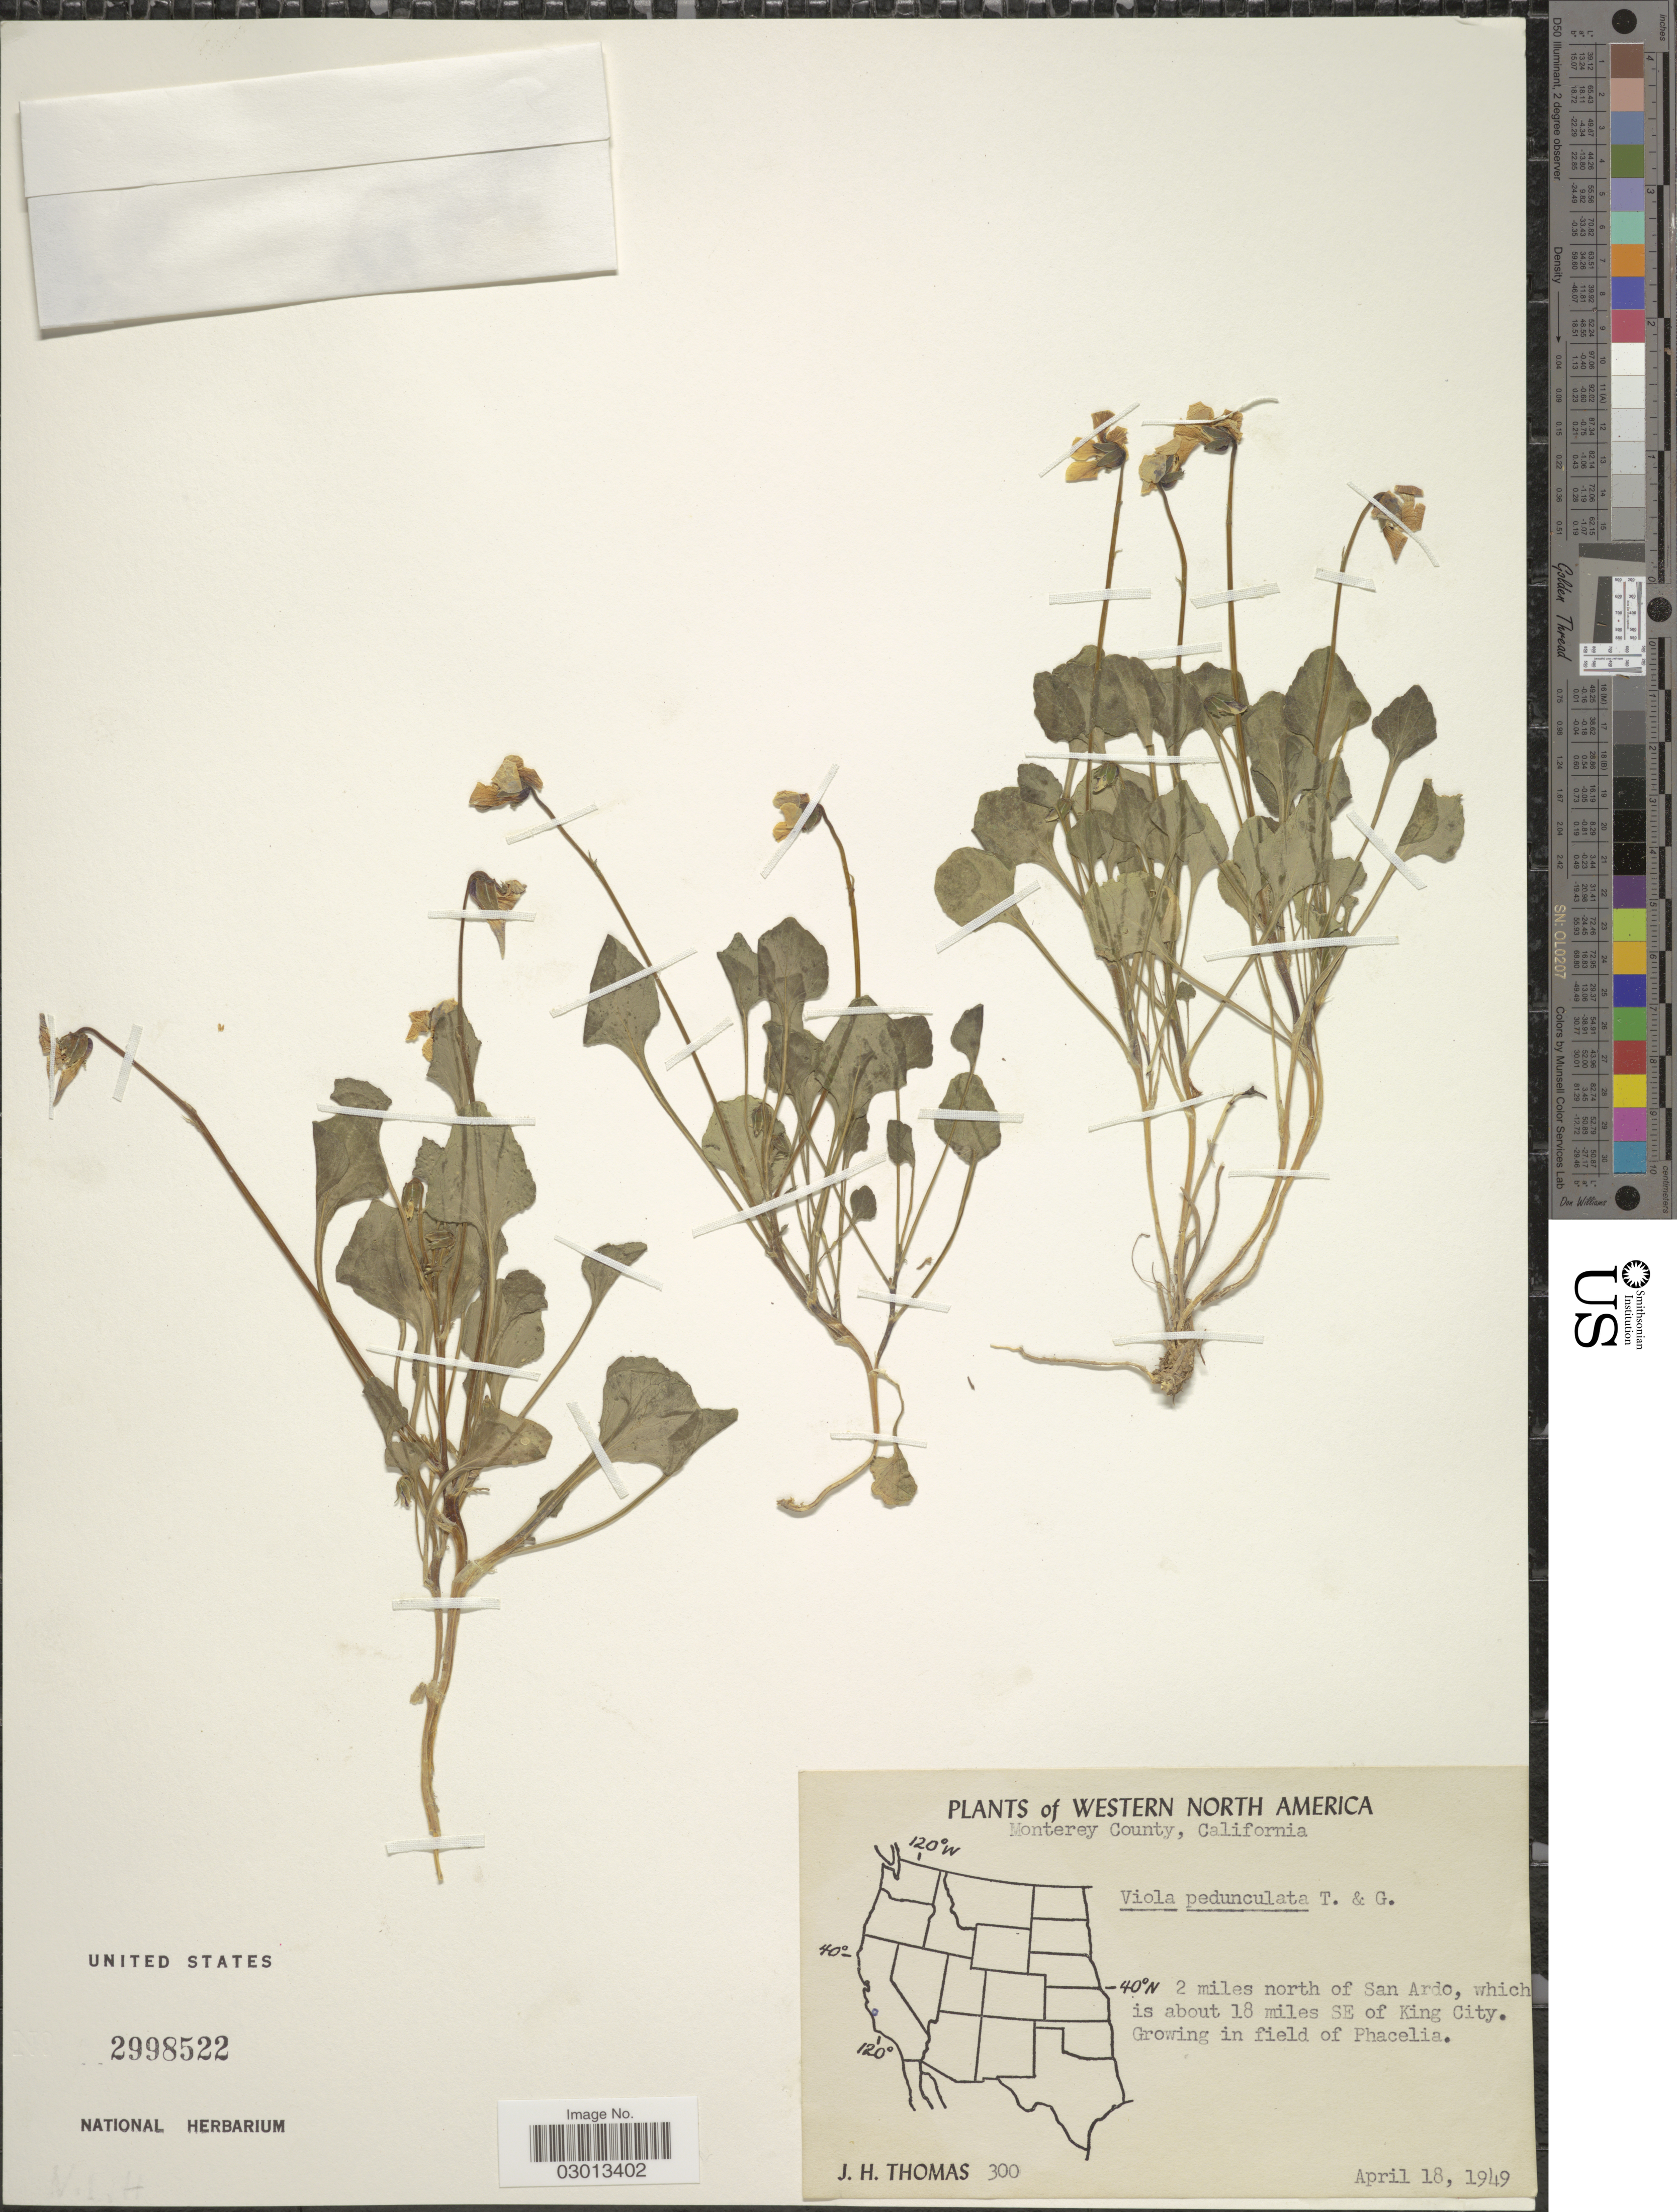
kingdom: Plantae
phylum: Tracheophyta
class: Magnoliopsida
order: Malpighiales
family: Violaceae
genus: Viola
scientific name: Viola pedunculata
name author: Torr. & A. Gray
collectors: J. H. Thomas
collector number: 300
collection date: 1949-04-18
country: United States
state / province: California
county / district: Monterey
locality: Western North America. Monterey County. 2 miles north of San Ardo, which is about 18 miles SE of King City.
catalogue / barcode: US 2998522